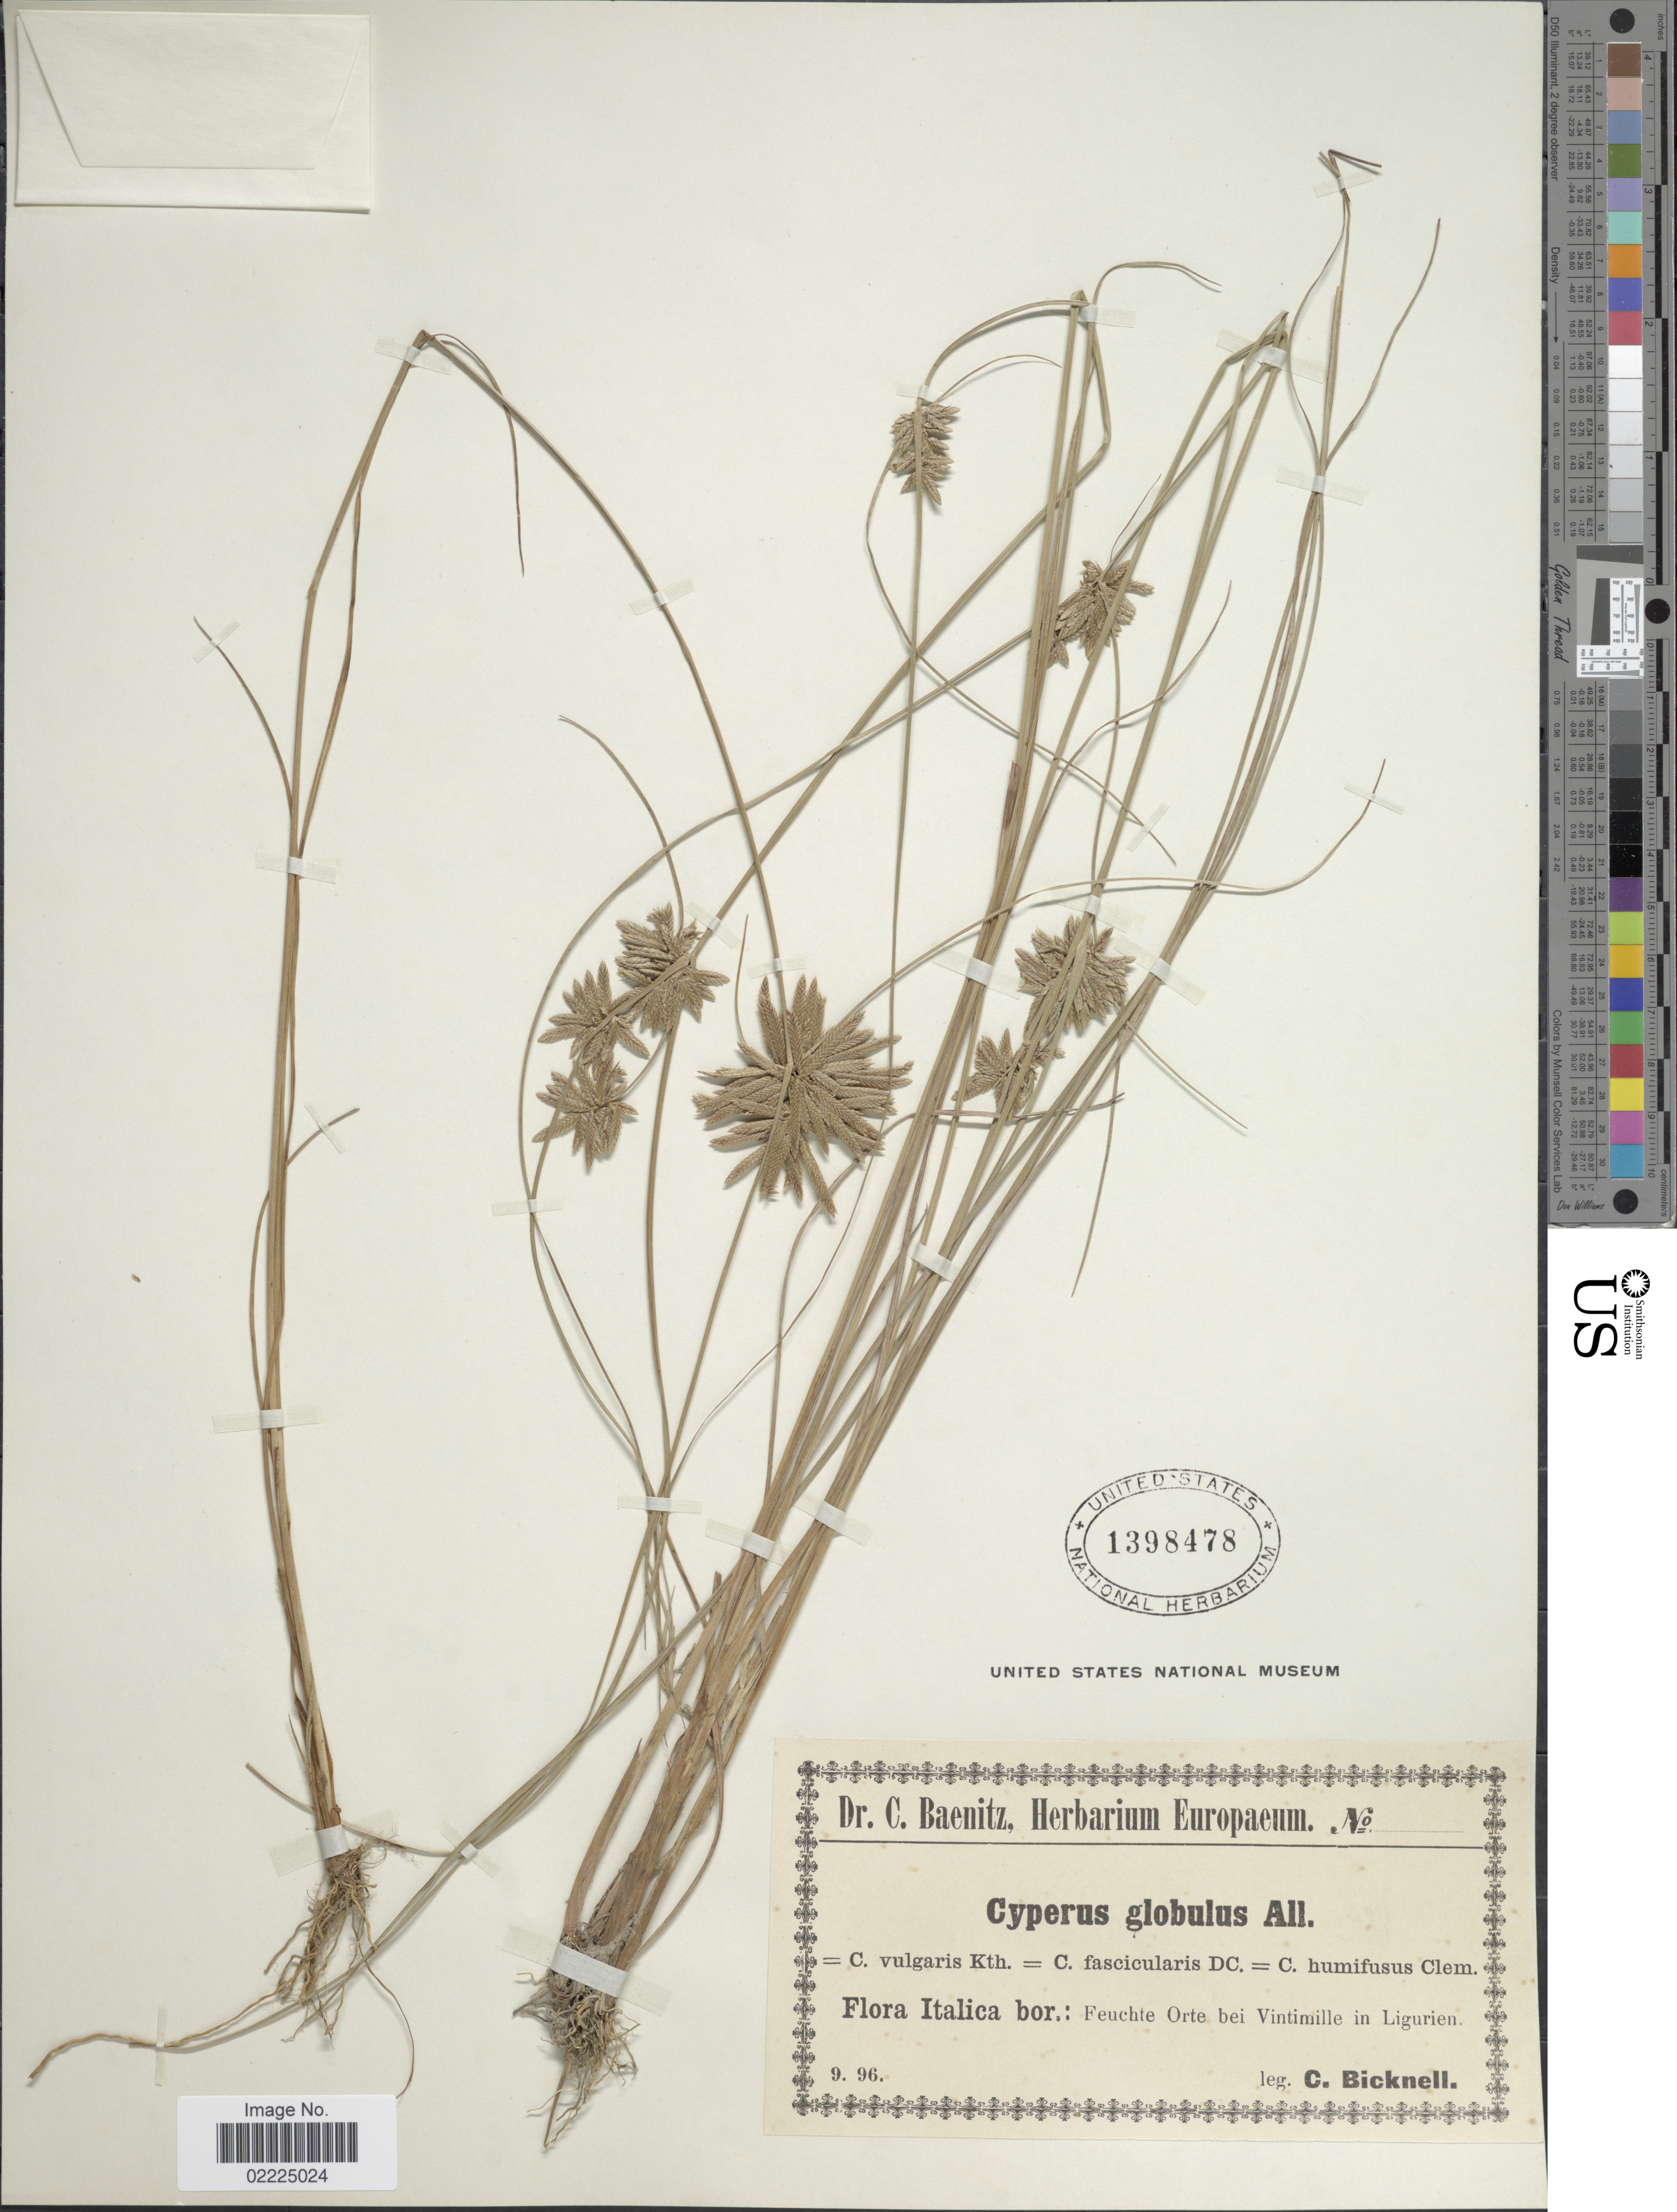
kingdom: Plantae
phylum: Tracheophyta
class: Liliopsida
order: Poales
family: Cyperaceae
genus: Cyperus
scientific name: Cyperus flavidus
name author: Retz.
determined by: Strong, Mark T., (BOT), Smithsonian Institution - National Museum of Natural History (UNITED STATES)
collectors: C. Bicknell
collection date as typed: Transcribed d/m/y: /9/96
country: Italy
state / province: Liguria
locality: Italico bor: Feuchte Orte bei Vintimille in Ligurien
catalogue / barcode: US 1398478